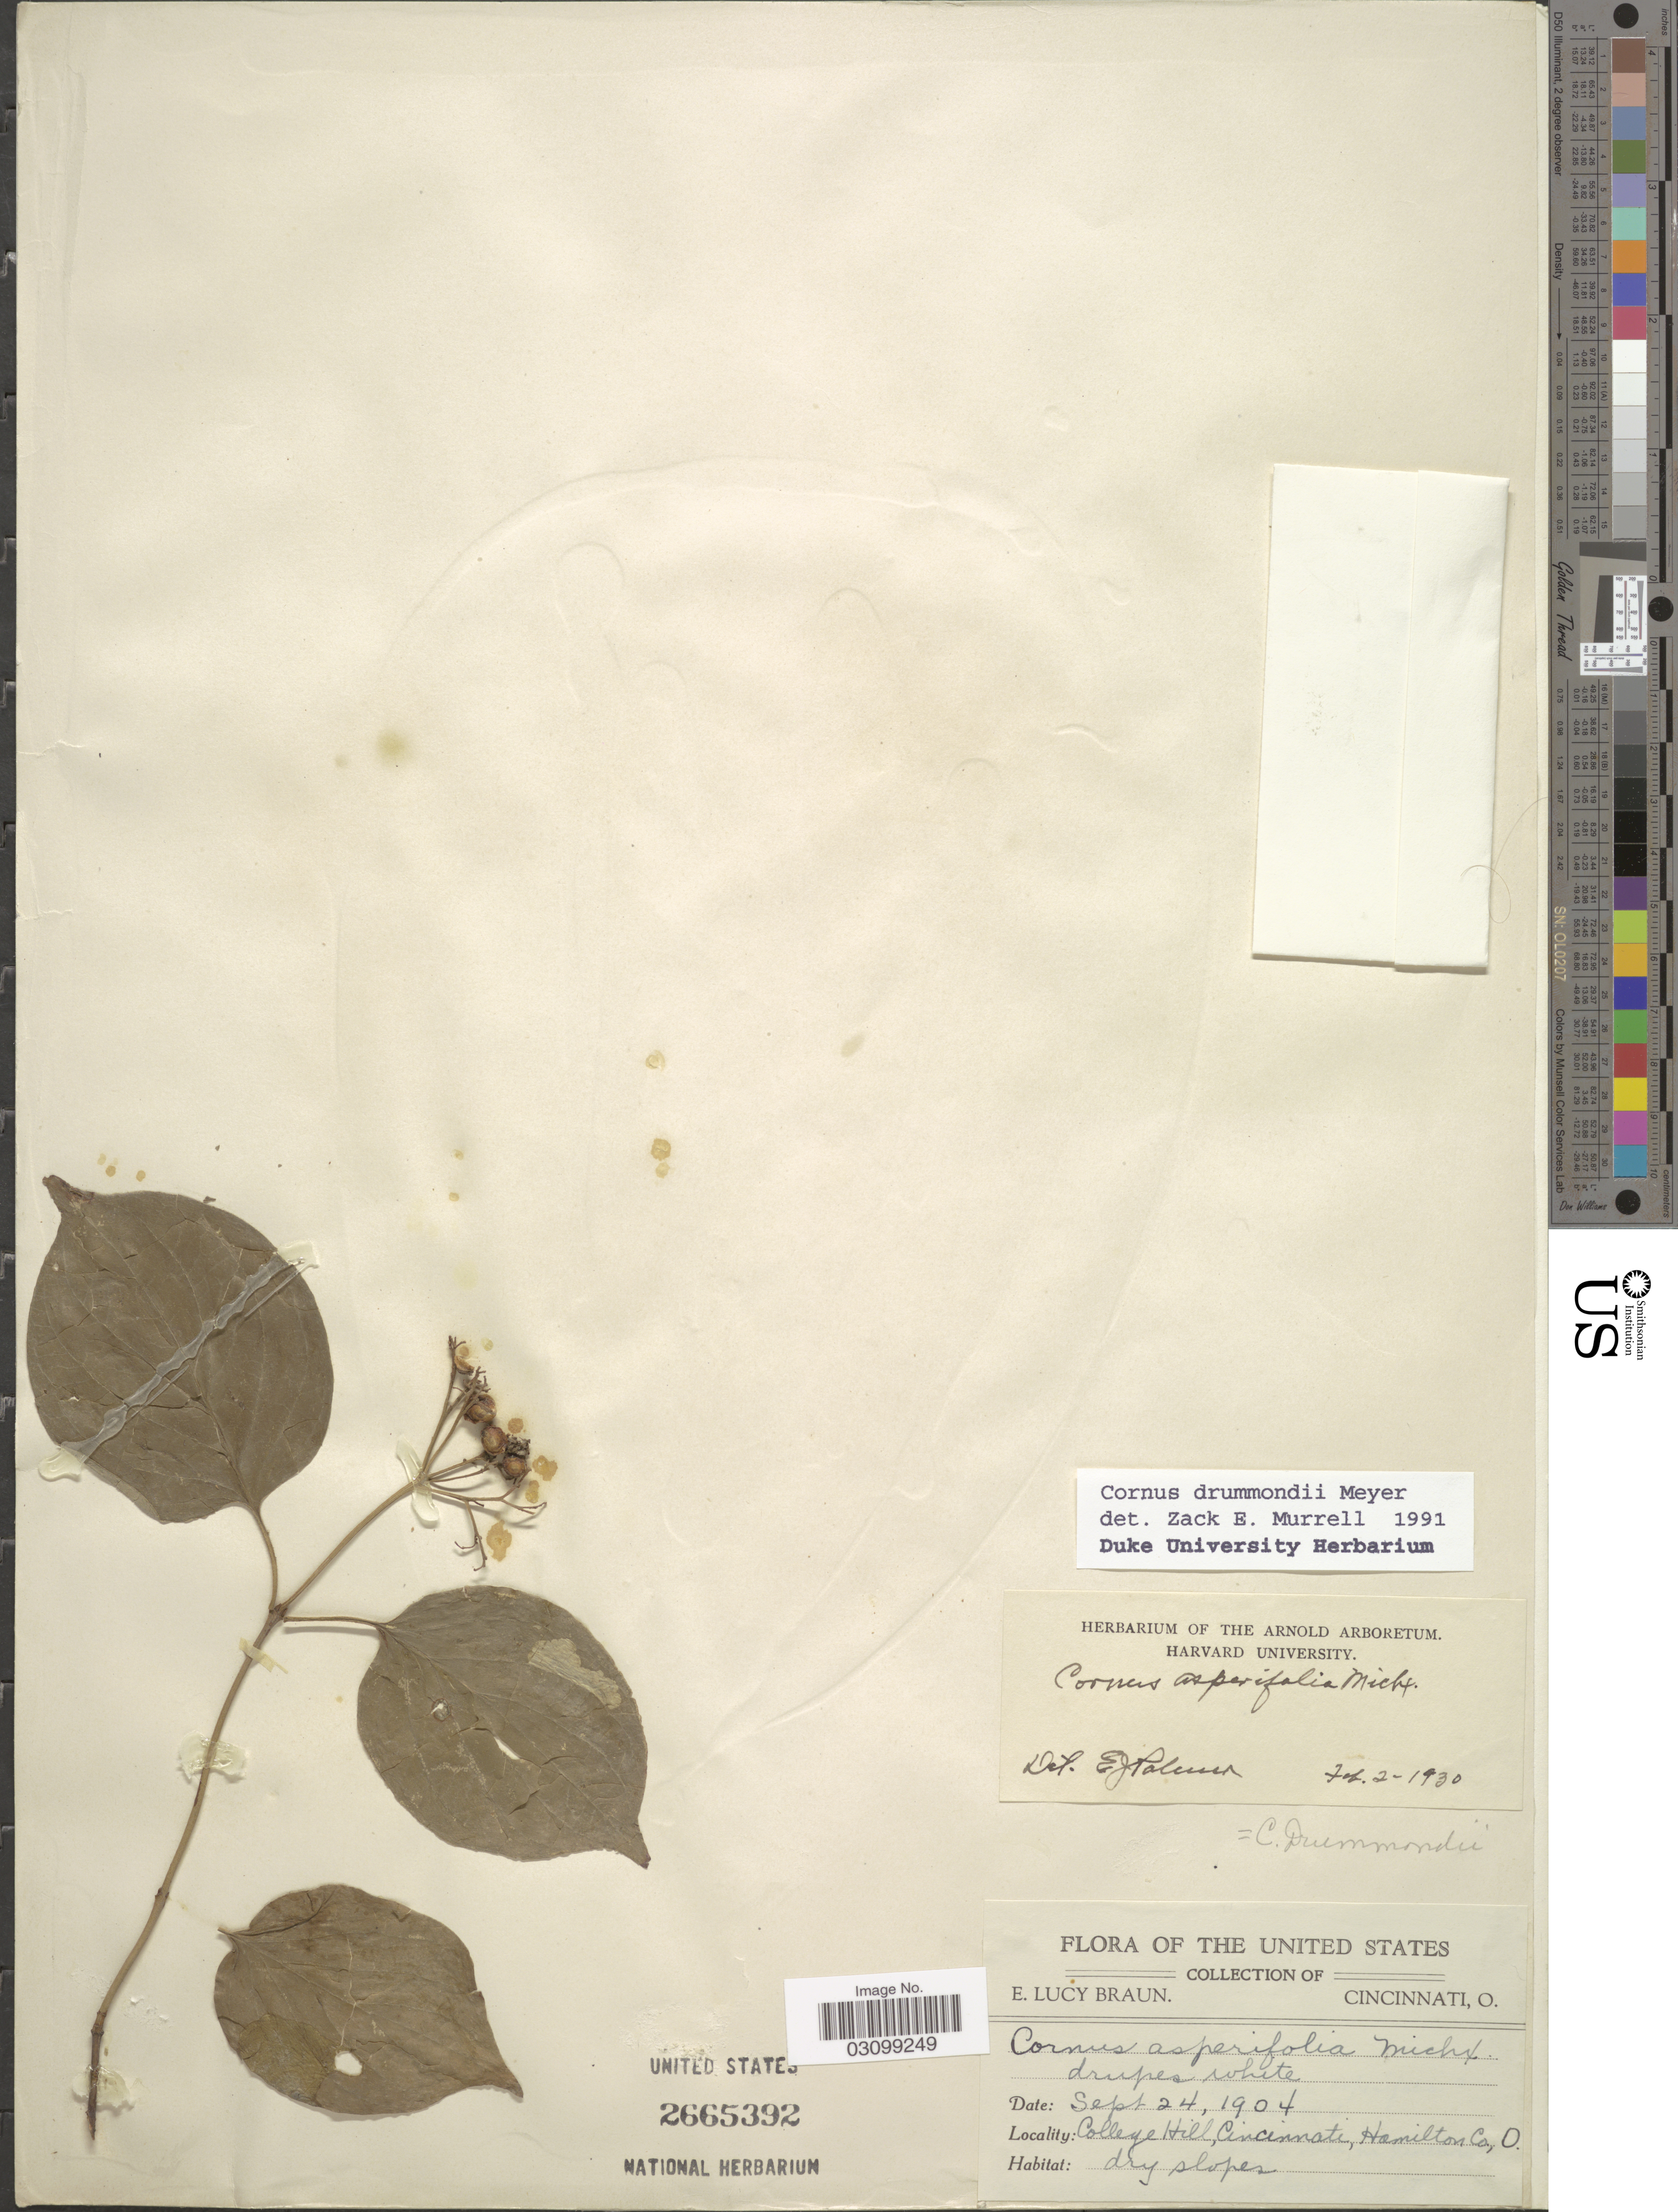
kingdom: Plantae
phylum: Tracheophyta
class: Magnoliopsida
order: Cornales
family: Cornaceae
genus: Cornus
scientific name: Cornus drummondii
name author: C.A. Mey.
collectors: E. L. Braun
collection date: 1904-09-24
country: United States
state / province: Ohio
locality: College Hill, Cincinnati, Hamilton Co.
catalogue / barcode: US 2665392